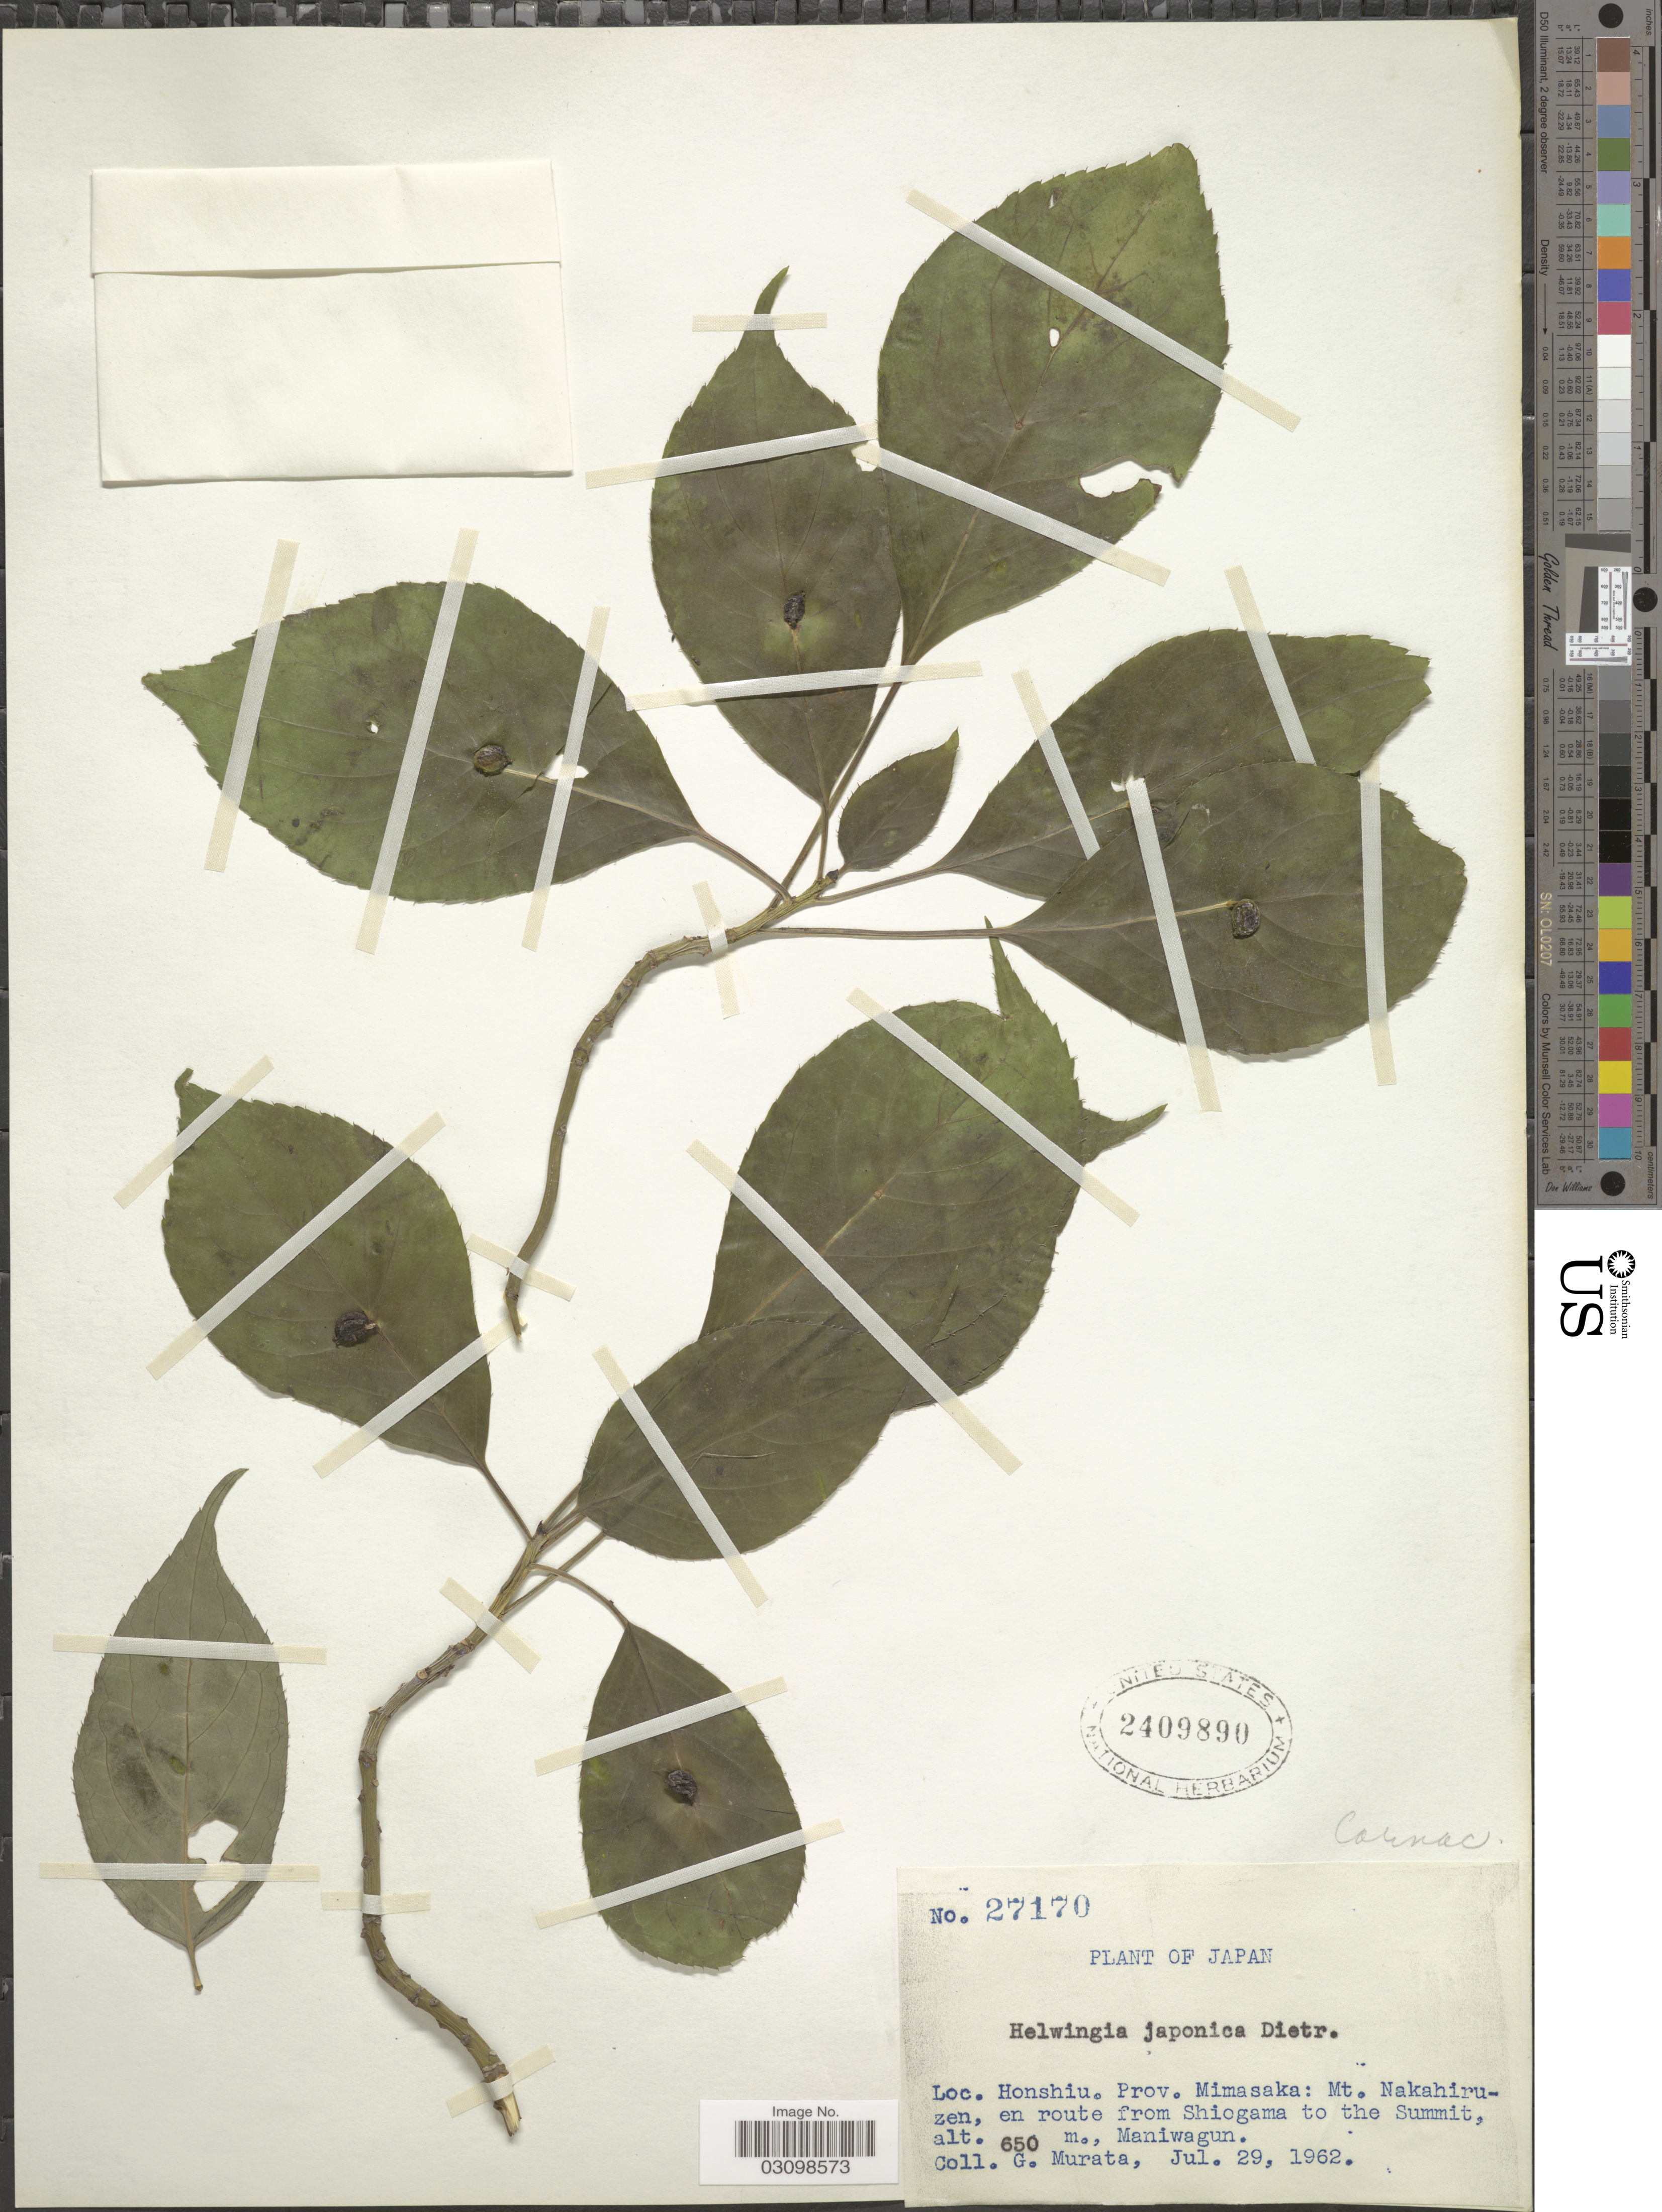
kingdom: Plantae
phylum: Tracheophyta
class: Magnoliopsida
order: Aquifoliales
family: Helwingiaceae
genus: Helwingia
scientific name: Helwingia japonica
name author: (Thunb.) Dietr.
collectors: G. Murata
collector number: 27170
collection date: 1962-07-29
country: Japan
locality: Honshiu. Prov. Mimasaka: Mt. Nakahiru-zen, en route from Shiogama to the Summit, Maniwagun.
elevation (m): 650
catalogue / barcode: US 2409890